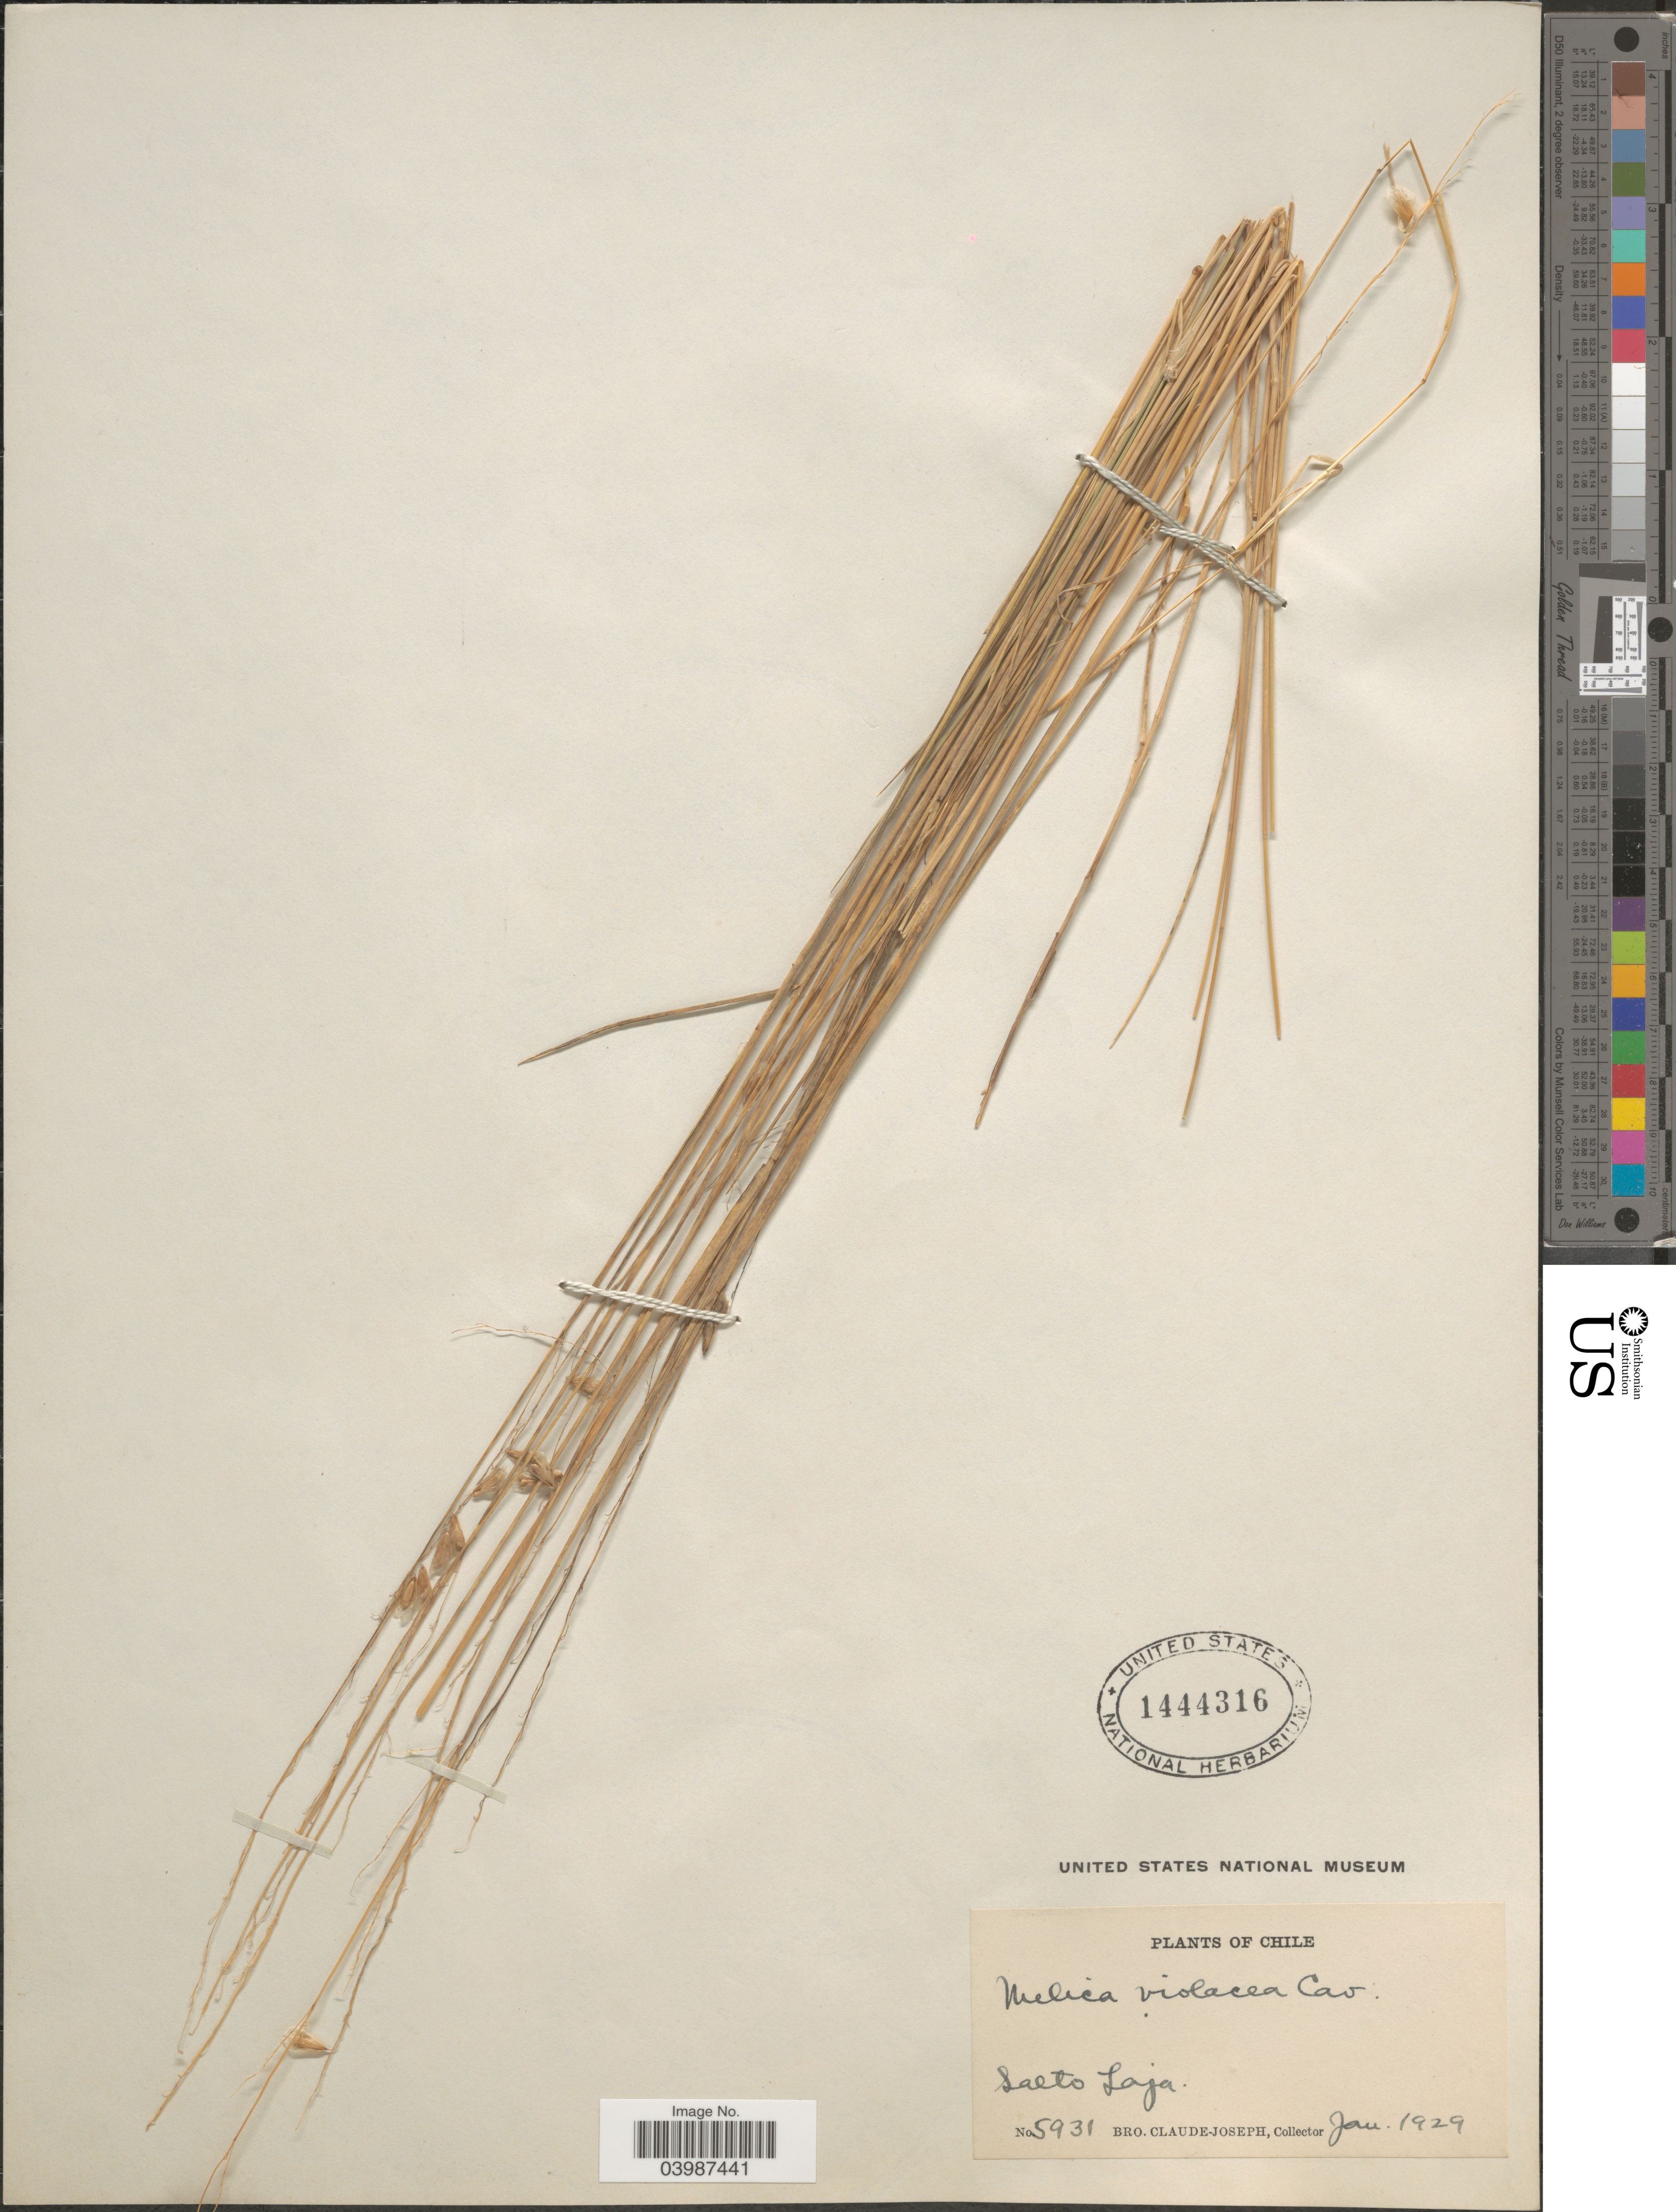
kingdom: Plantae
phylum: Tracheophyta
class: Liliopsida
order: Poales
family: Poaceae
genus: Melica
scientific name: Melica violacea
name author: Cav.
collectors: Bro. Claude-Joseph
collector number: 5931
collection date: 1929-01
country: Chile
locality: Salto Laja.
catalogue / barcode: US 1444316